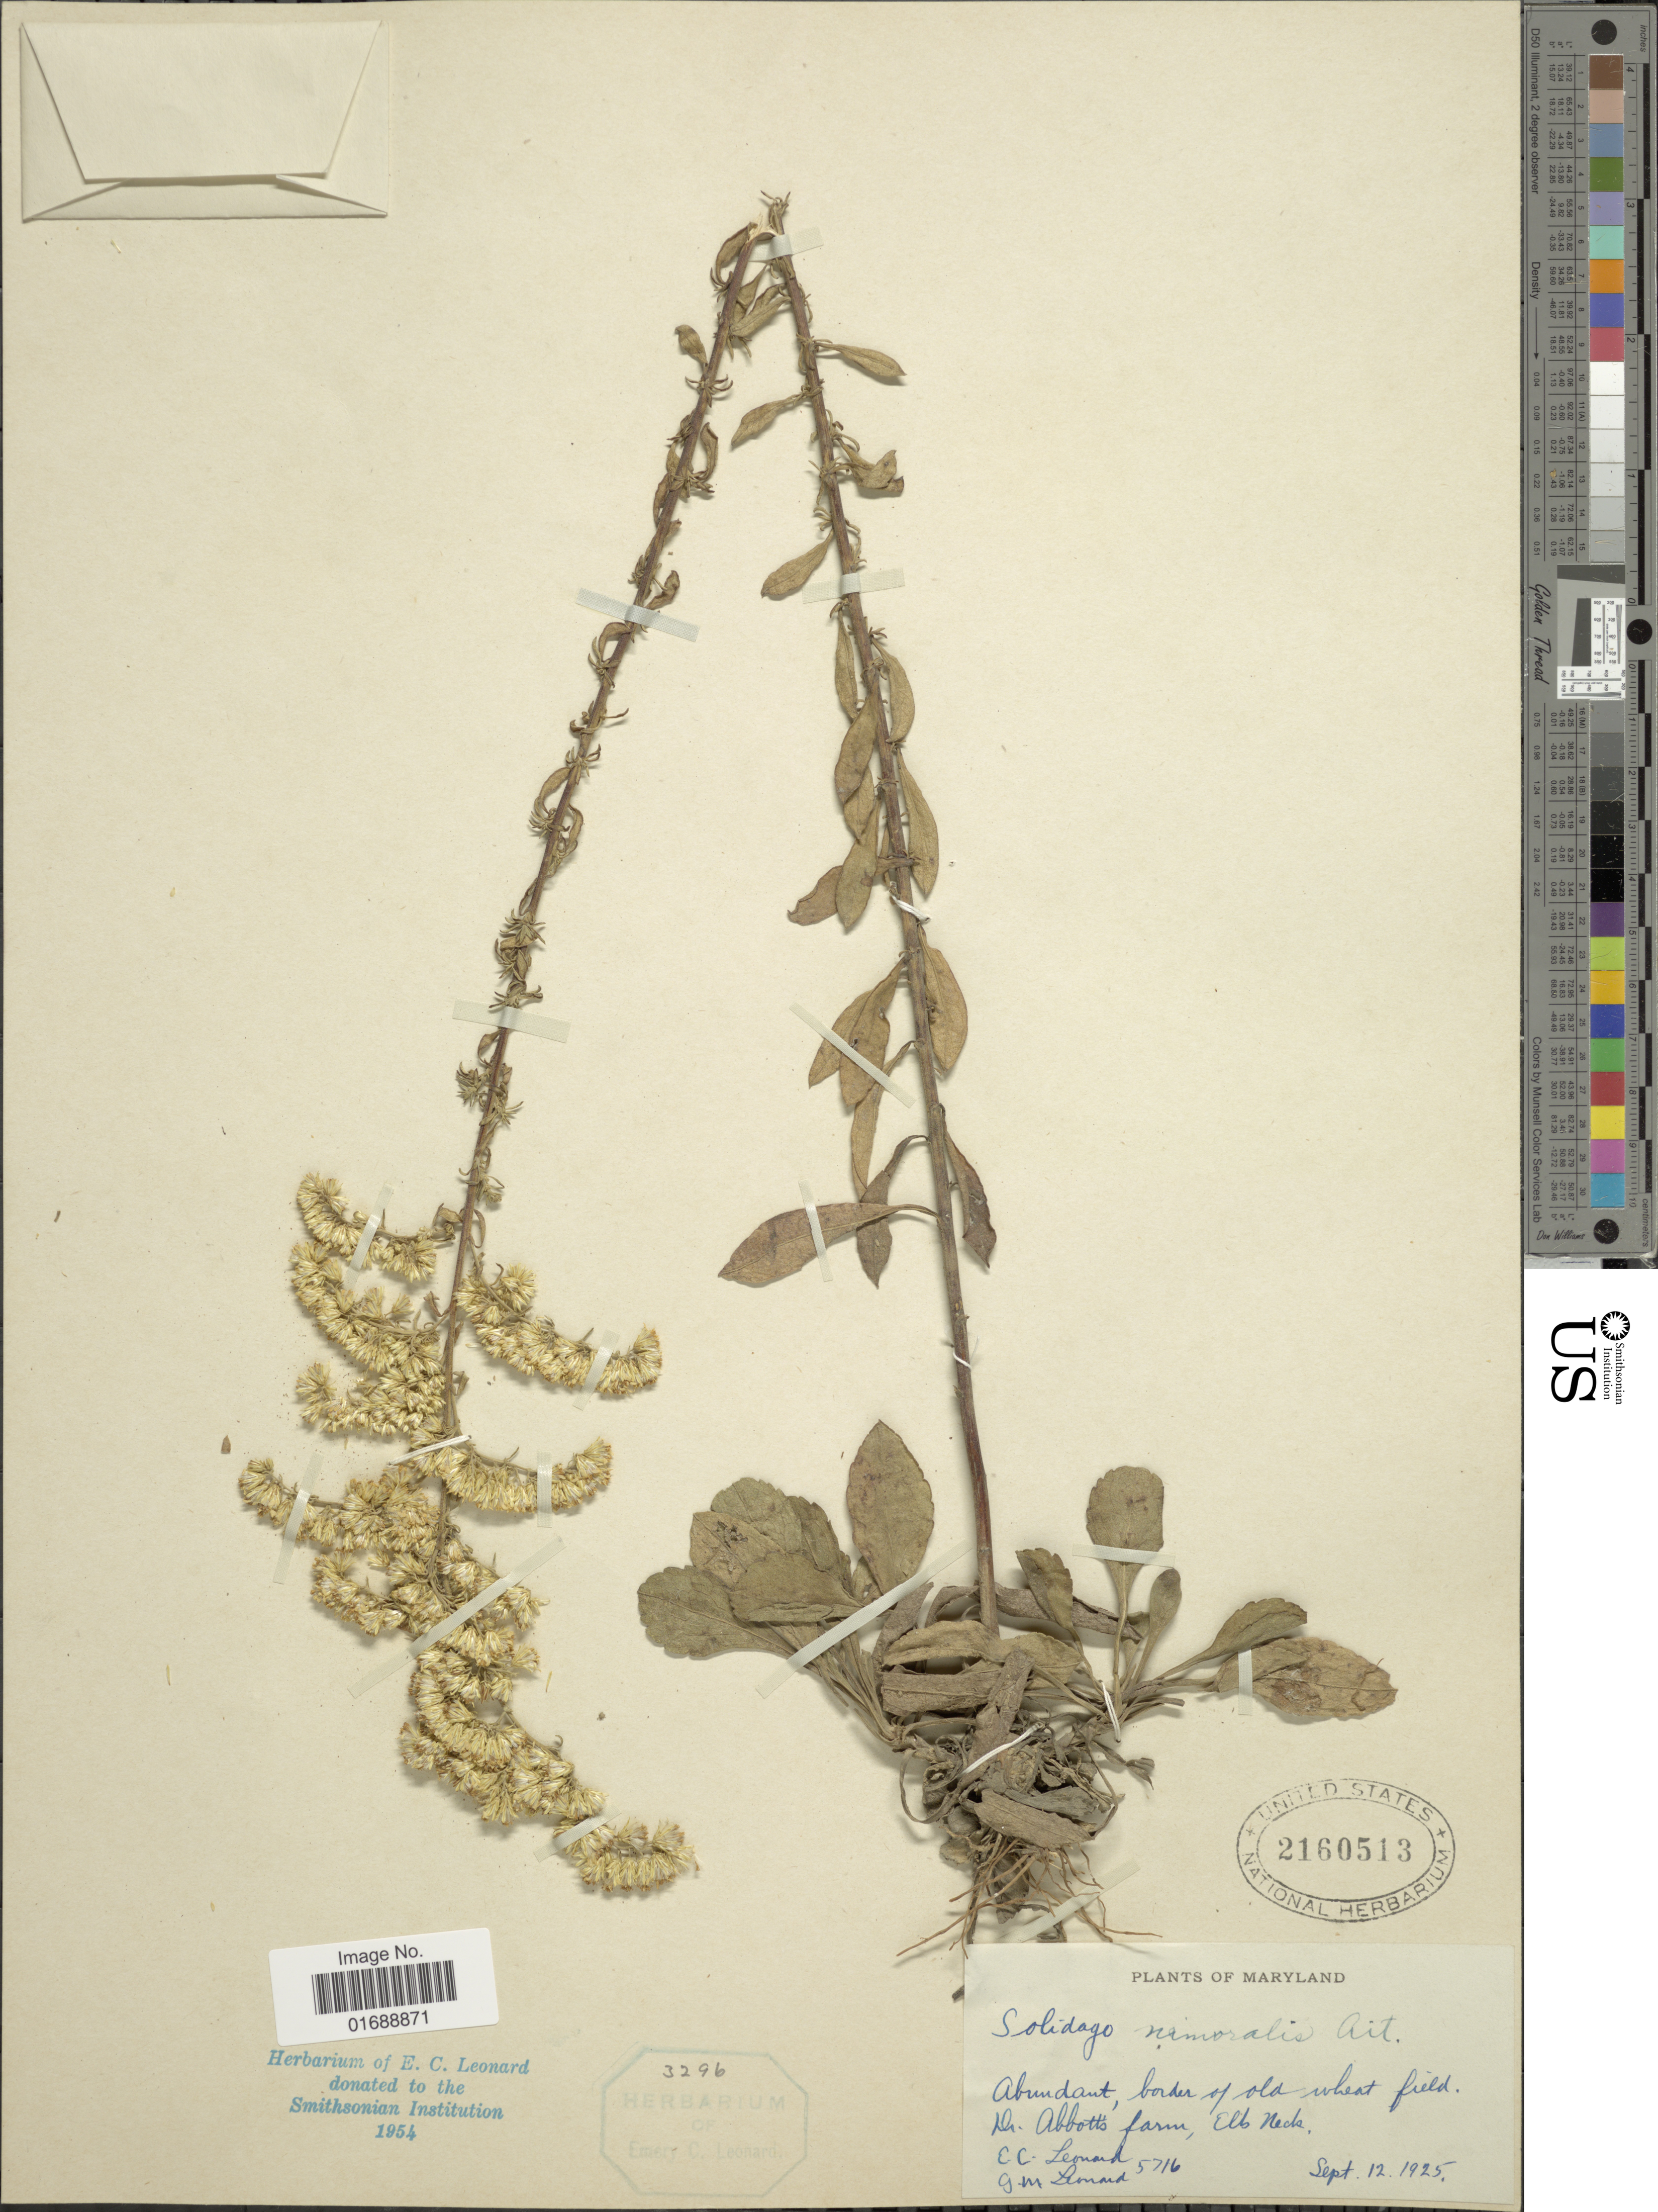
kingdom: Plantae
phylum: Tracheophyta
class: Magnoliopsida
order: Asterales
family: Asteraceae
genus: Solidago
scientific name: Solidago nemoralis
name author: Aiton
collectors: E. C. Leonard & G. M. Leonard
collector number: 5716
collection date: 1925-09-12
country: United States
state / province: Maryland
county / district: Cecil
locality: Abundant, border of old wheat field. Dr. Abbotts Farm, Elk. Neck.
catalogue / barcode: US 2160513